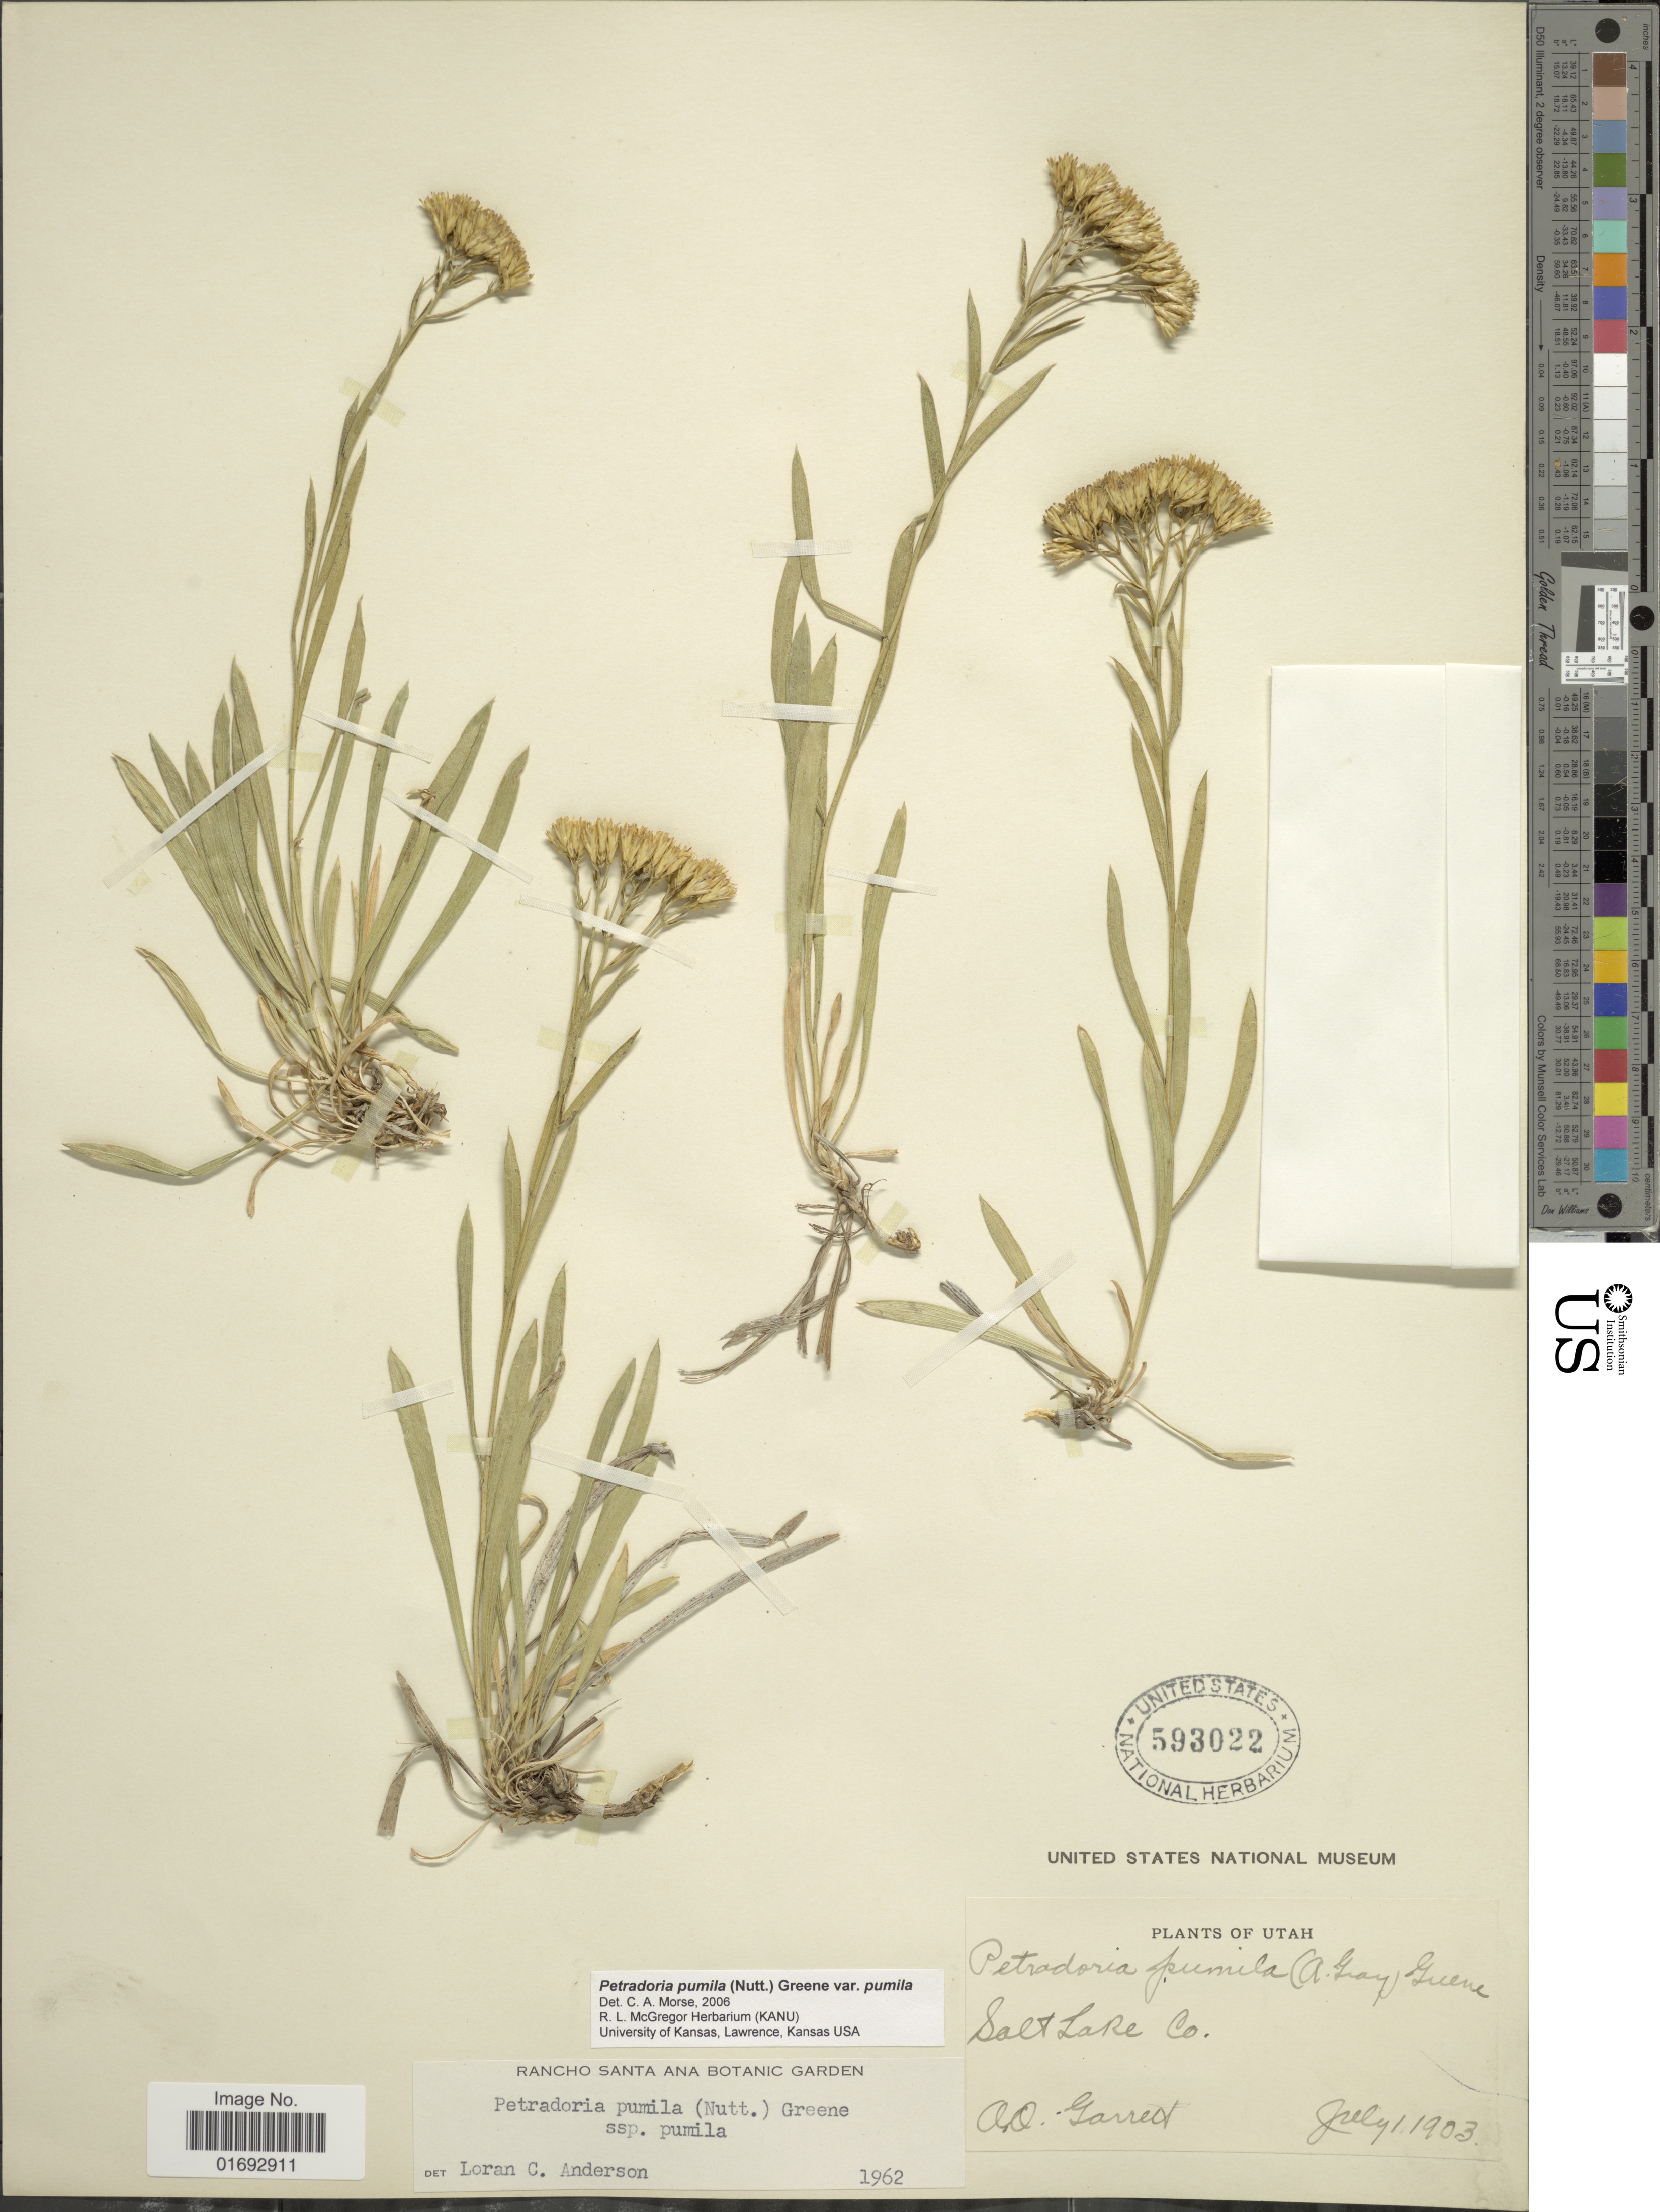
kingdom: Plantae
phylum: Tracheophyta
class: Magnoliopsida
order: Asterales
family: Asteraceae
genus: Petradoria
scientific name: Petradoria pumila var. pumila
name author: (Nutt.) Greene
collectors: A. O. Garrett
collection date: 1903-07-01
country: United States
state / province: Utah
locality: Salt Lake Co.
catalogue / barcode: US 593022